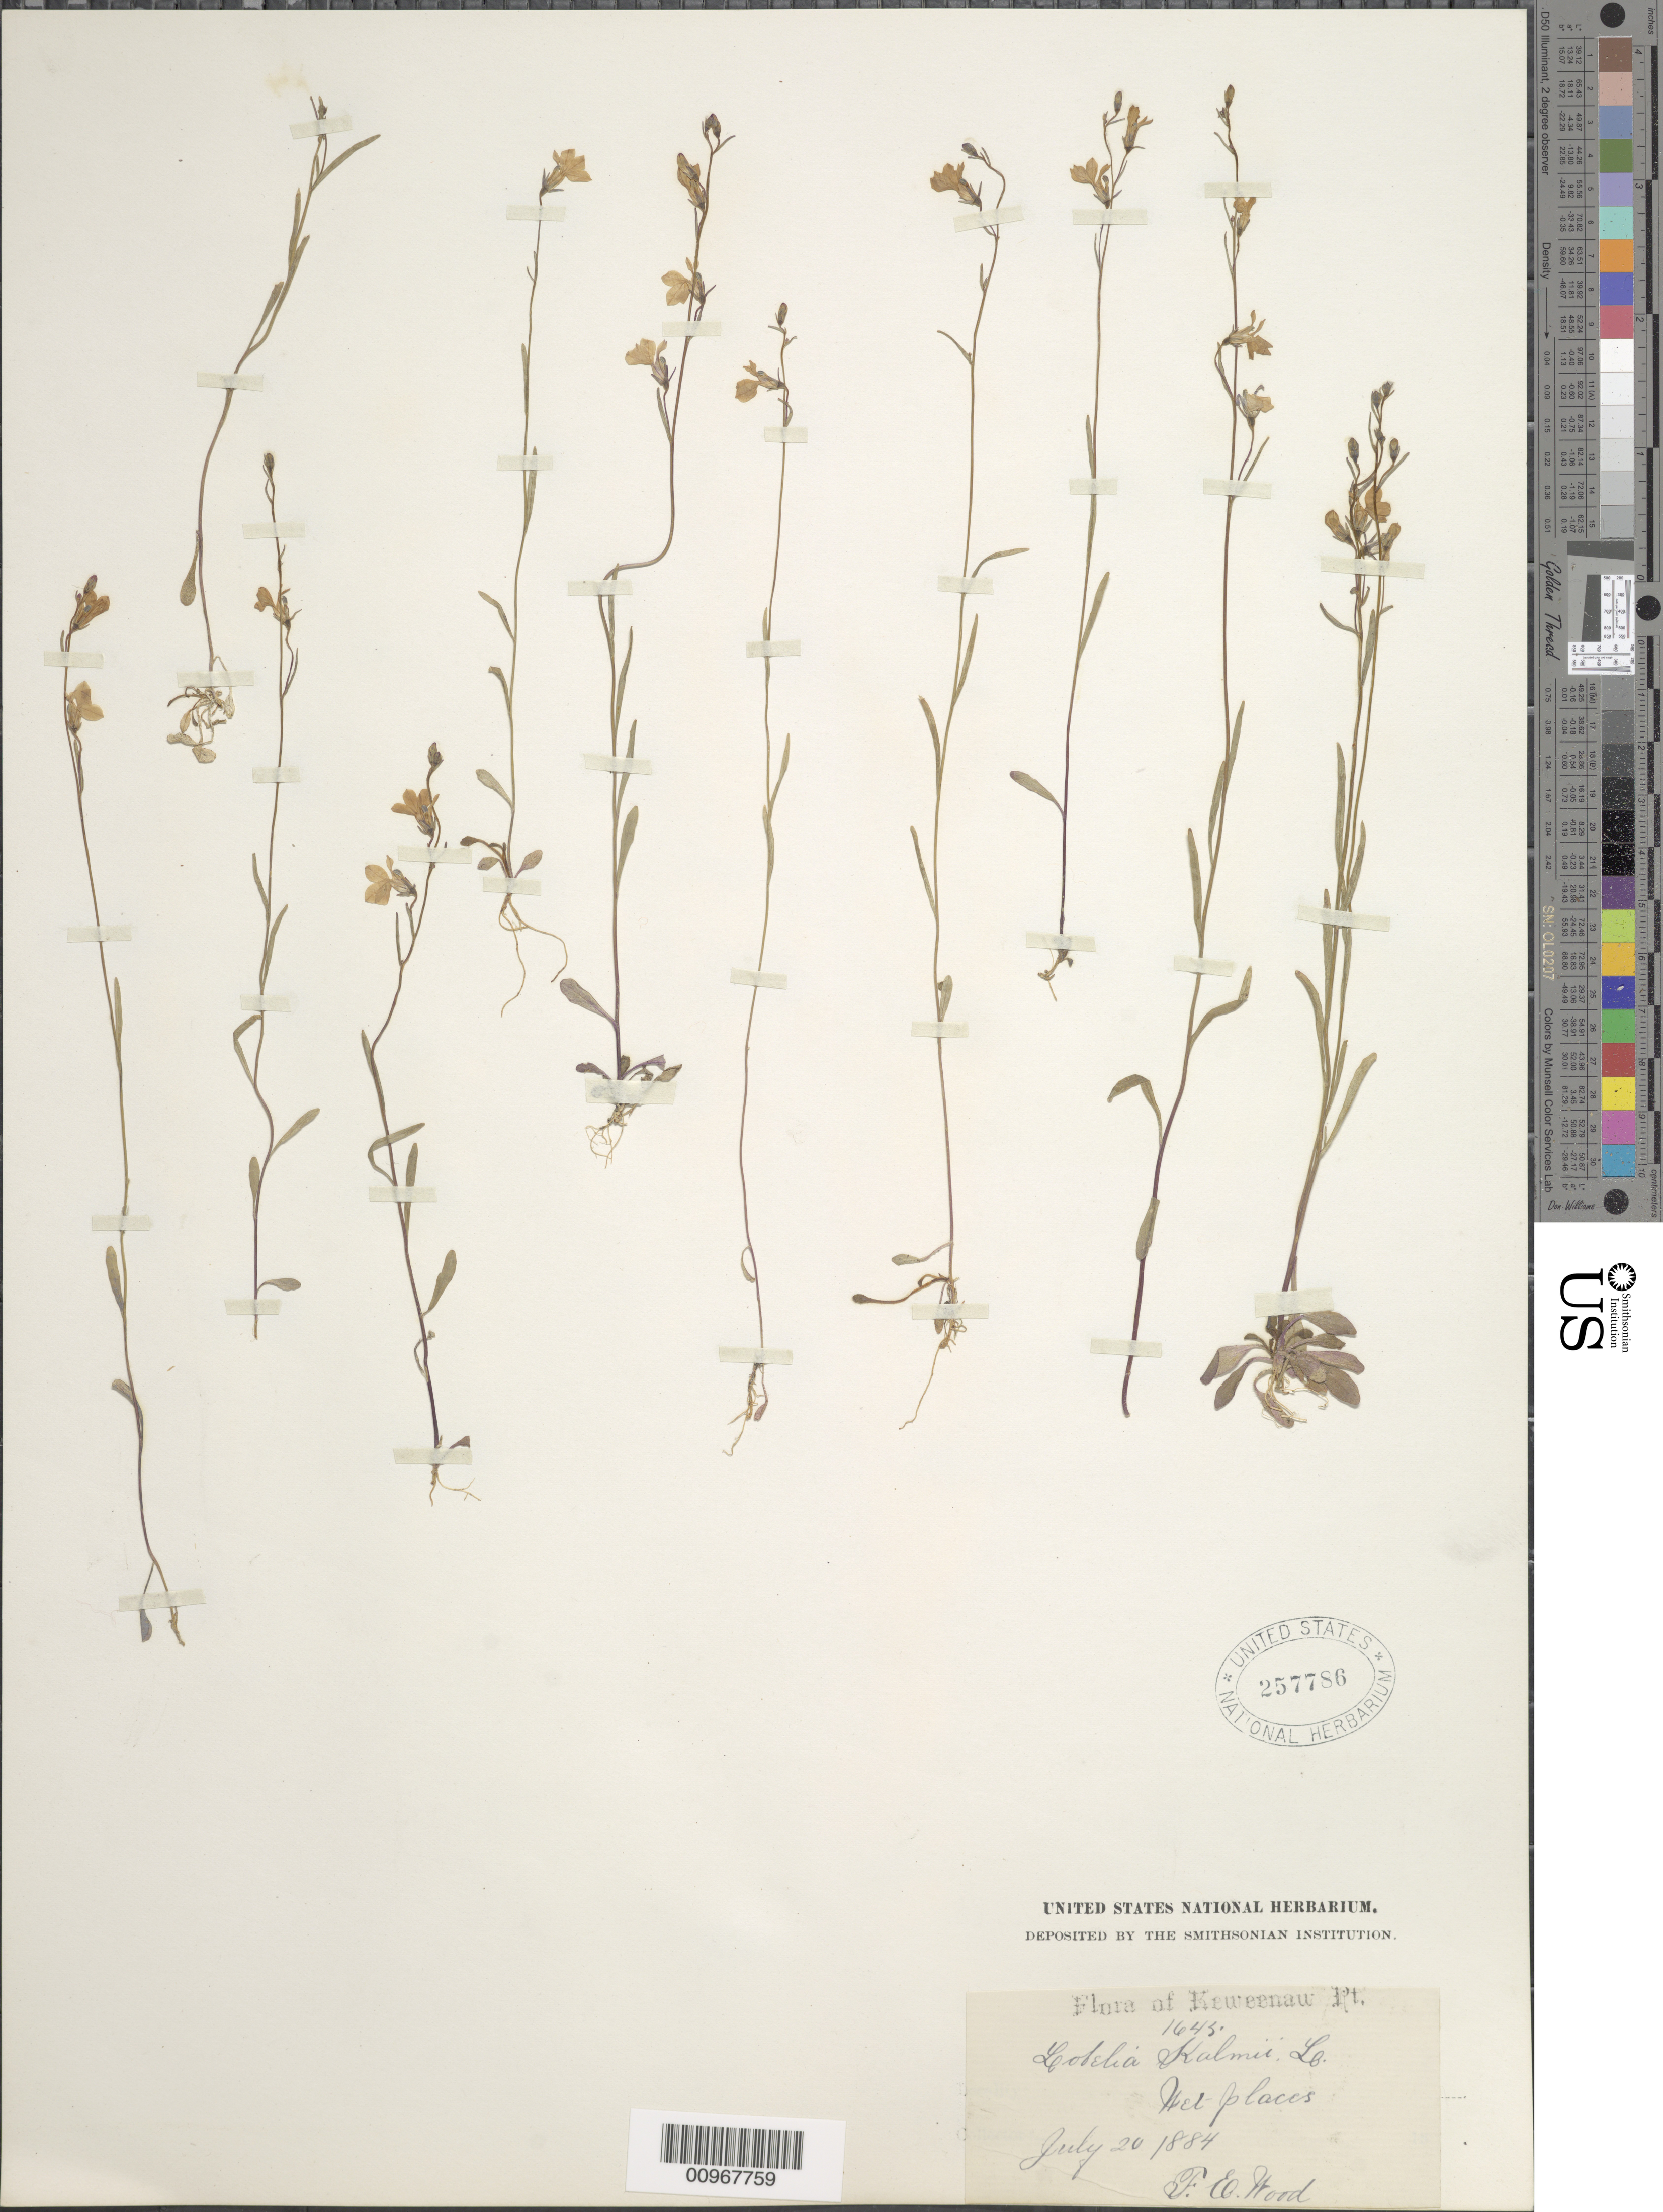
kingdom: Plantae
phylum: Tracheophyta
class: Magnoliopsida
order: Asterales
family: Campanulaceae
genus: Lobelia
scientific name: Lobelia kalmii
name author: L.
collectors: F. Wood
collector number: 1645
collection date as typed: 20 Jul 1884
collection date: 1884-07-20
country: United States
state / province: Michigan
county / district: Keweenaw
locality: Keweenaw point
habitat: wet places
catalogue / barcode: US 257786